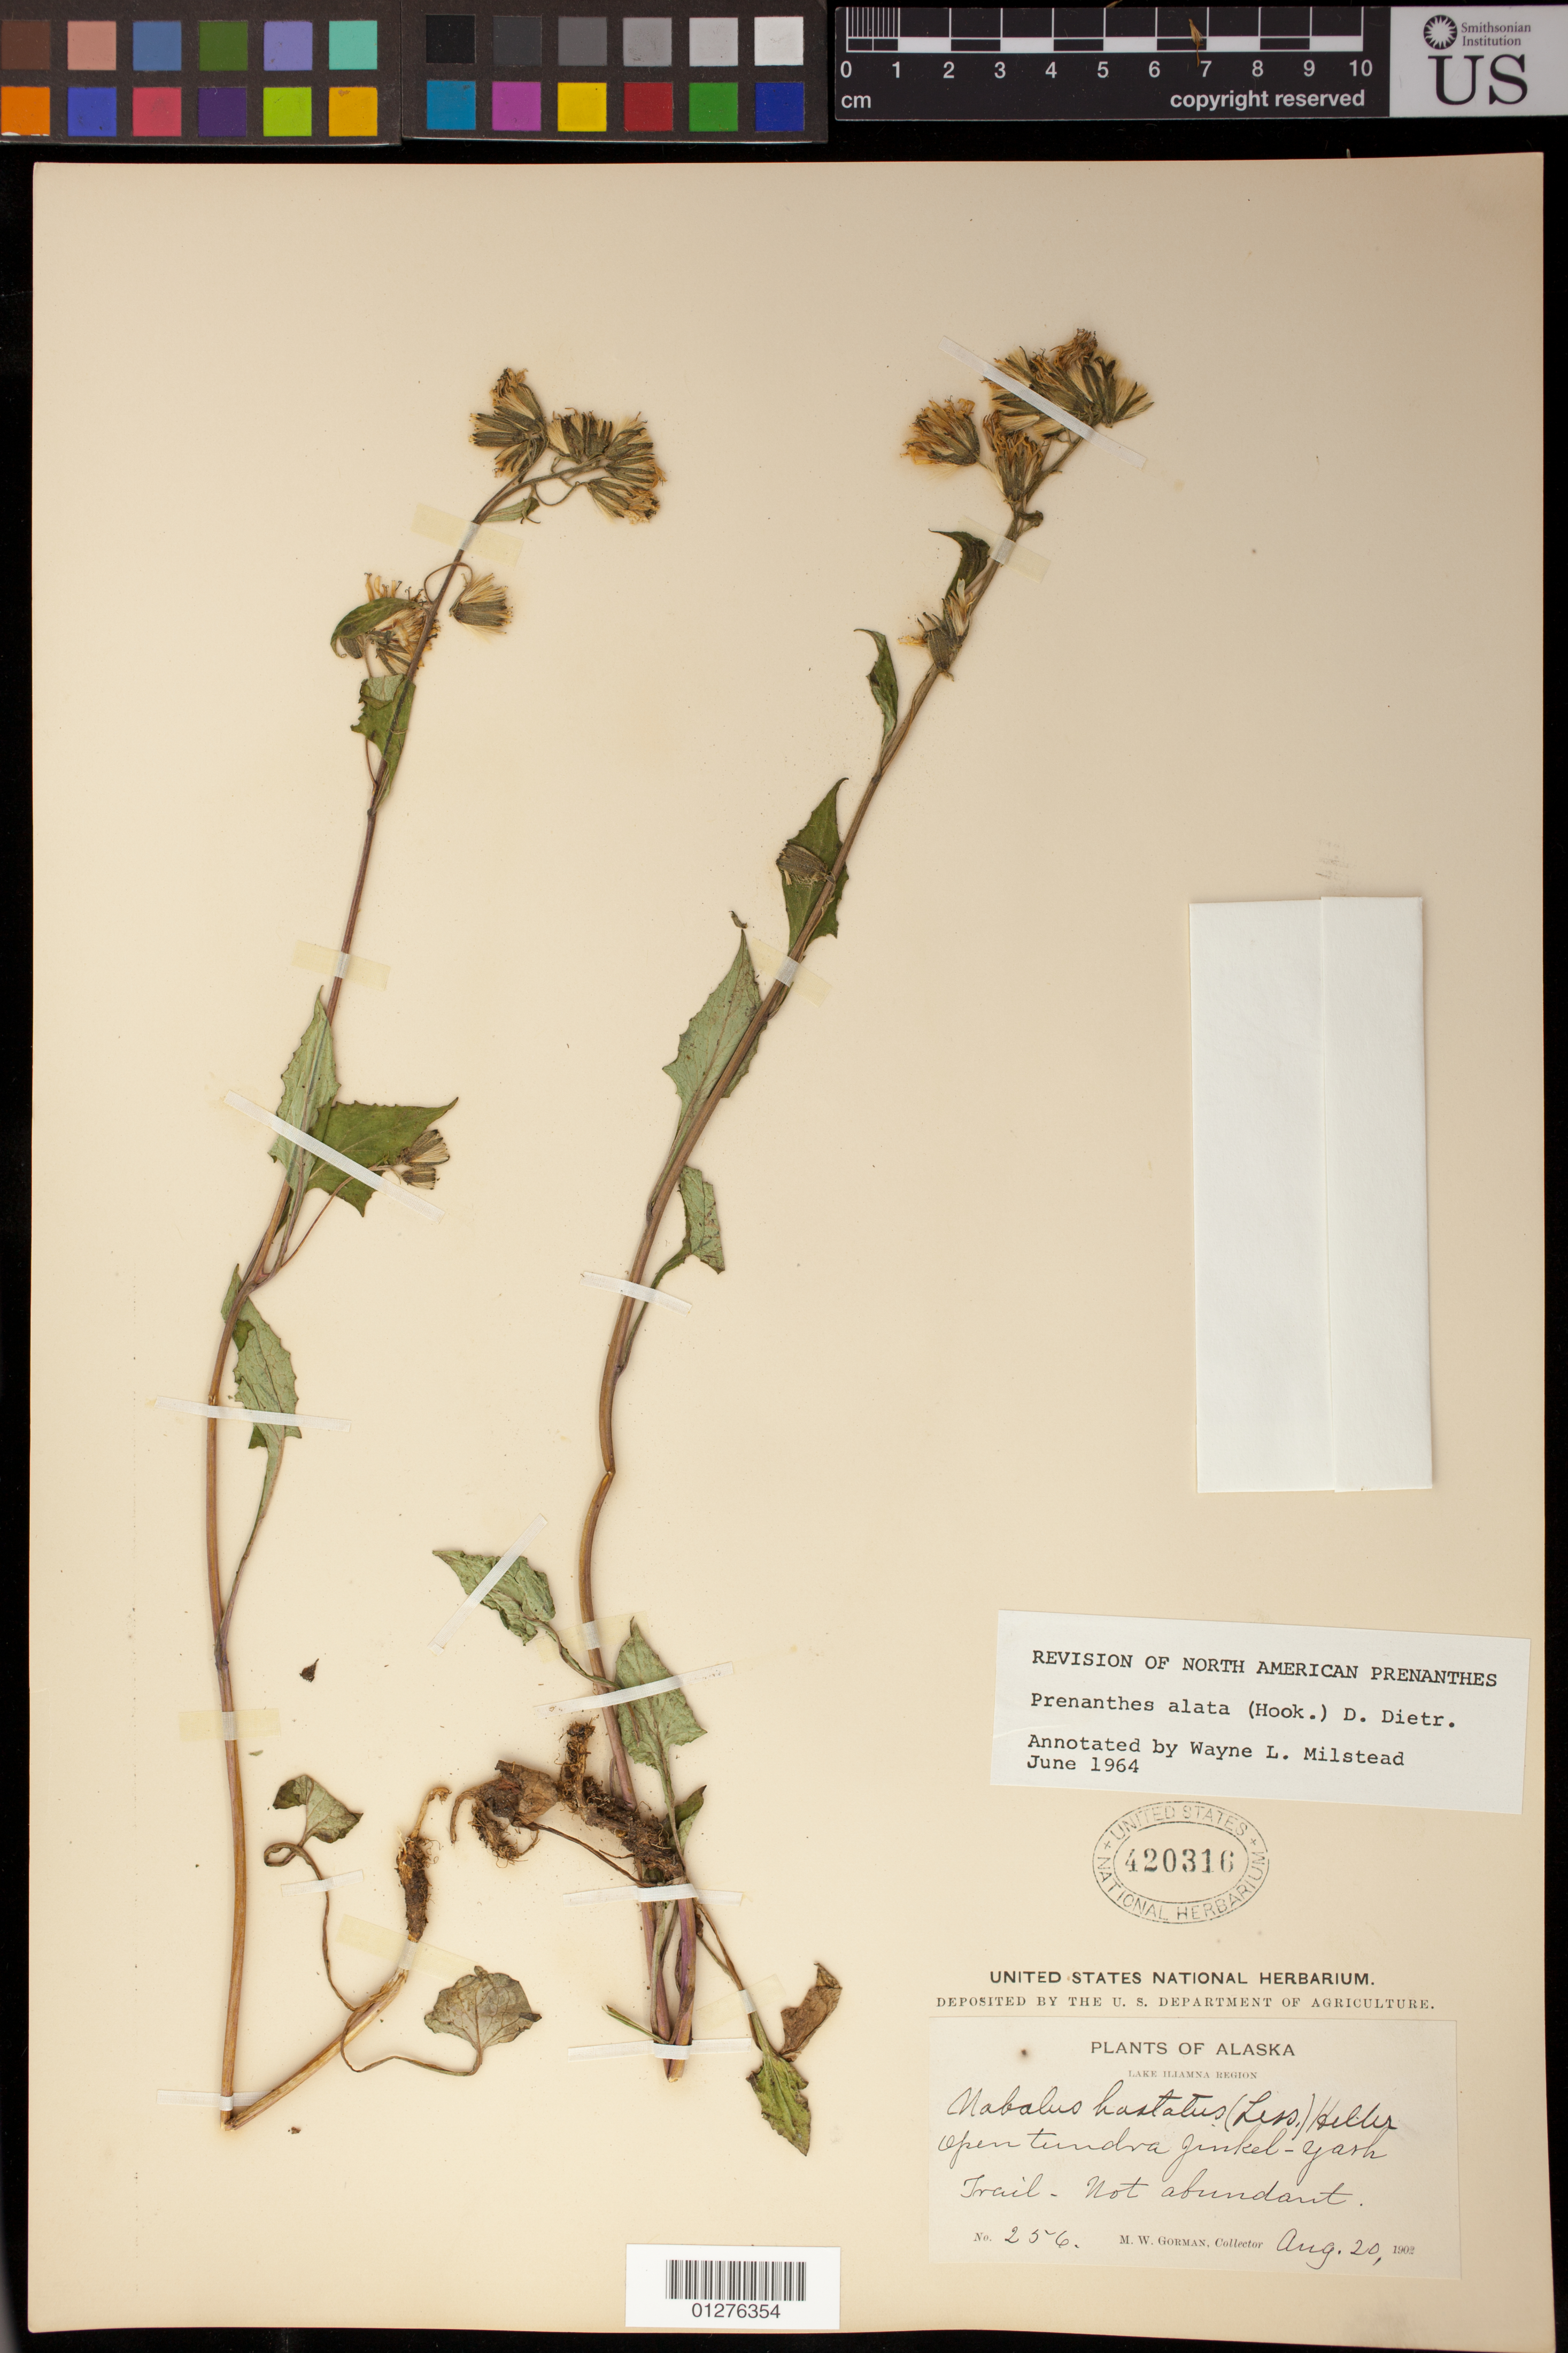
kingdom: Plantae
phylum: Tracheophyta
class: Magnoliopsida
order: Asterales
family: Asteraceae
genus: Nabalus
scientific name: Nabalus alatus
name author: Hook.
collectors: M. W. Gorman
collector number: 256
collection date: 1902-08-20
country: United States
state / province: Alaska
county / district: Lake And Peninsula Borough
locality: Lake Iliamna Region, Genkel-Yash Trail.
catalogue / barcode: US 420316